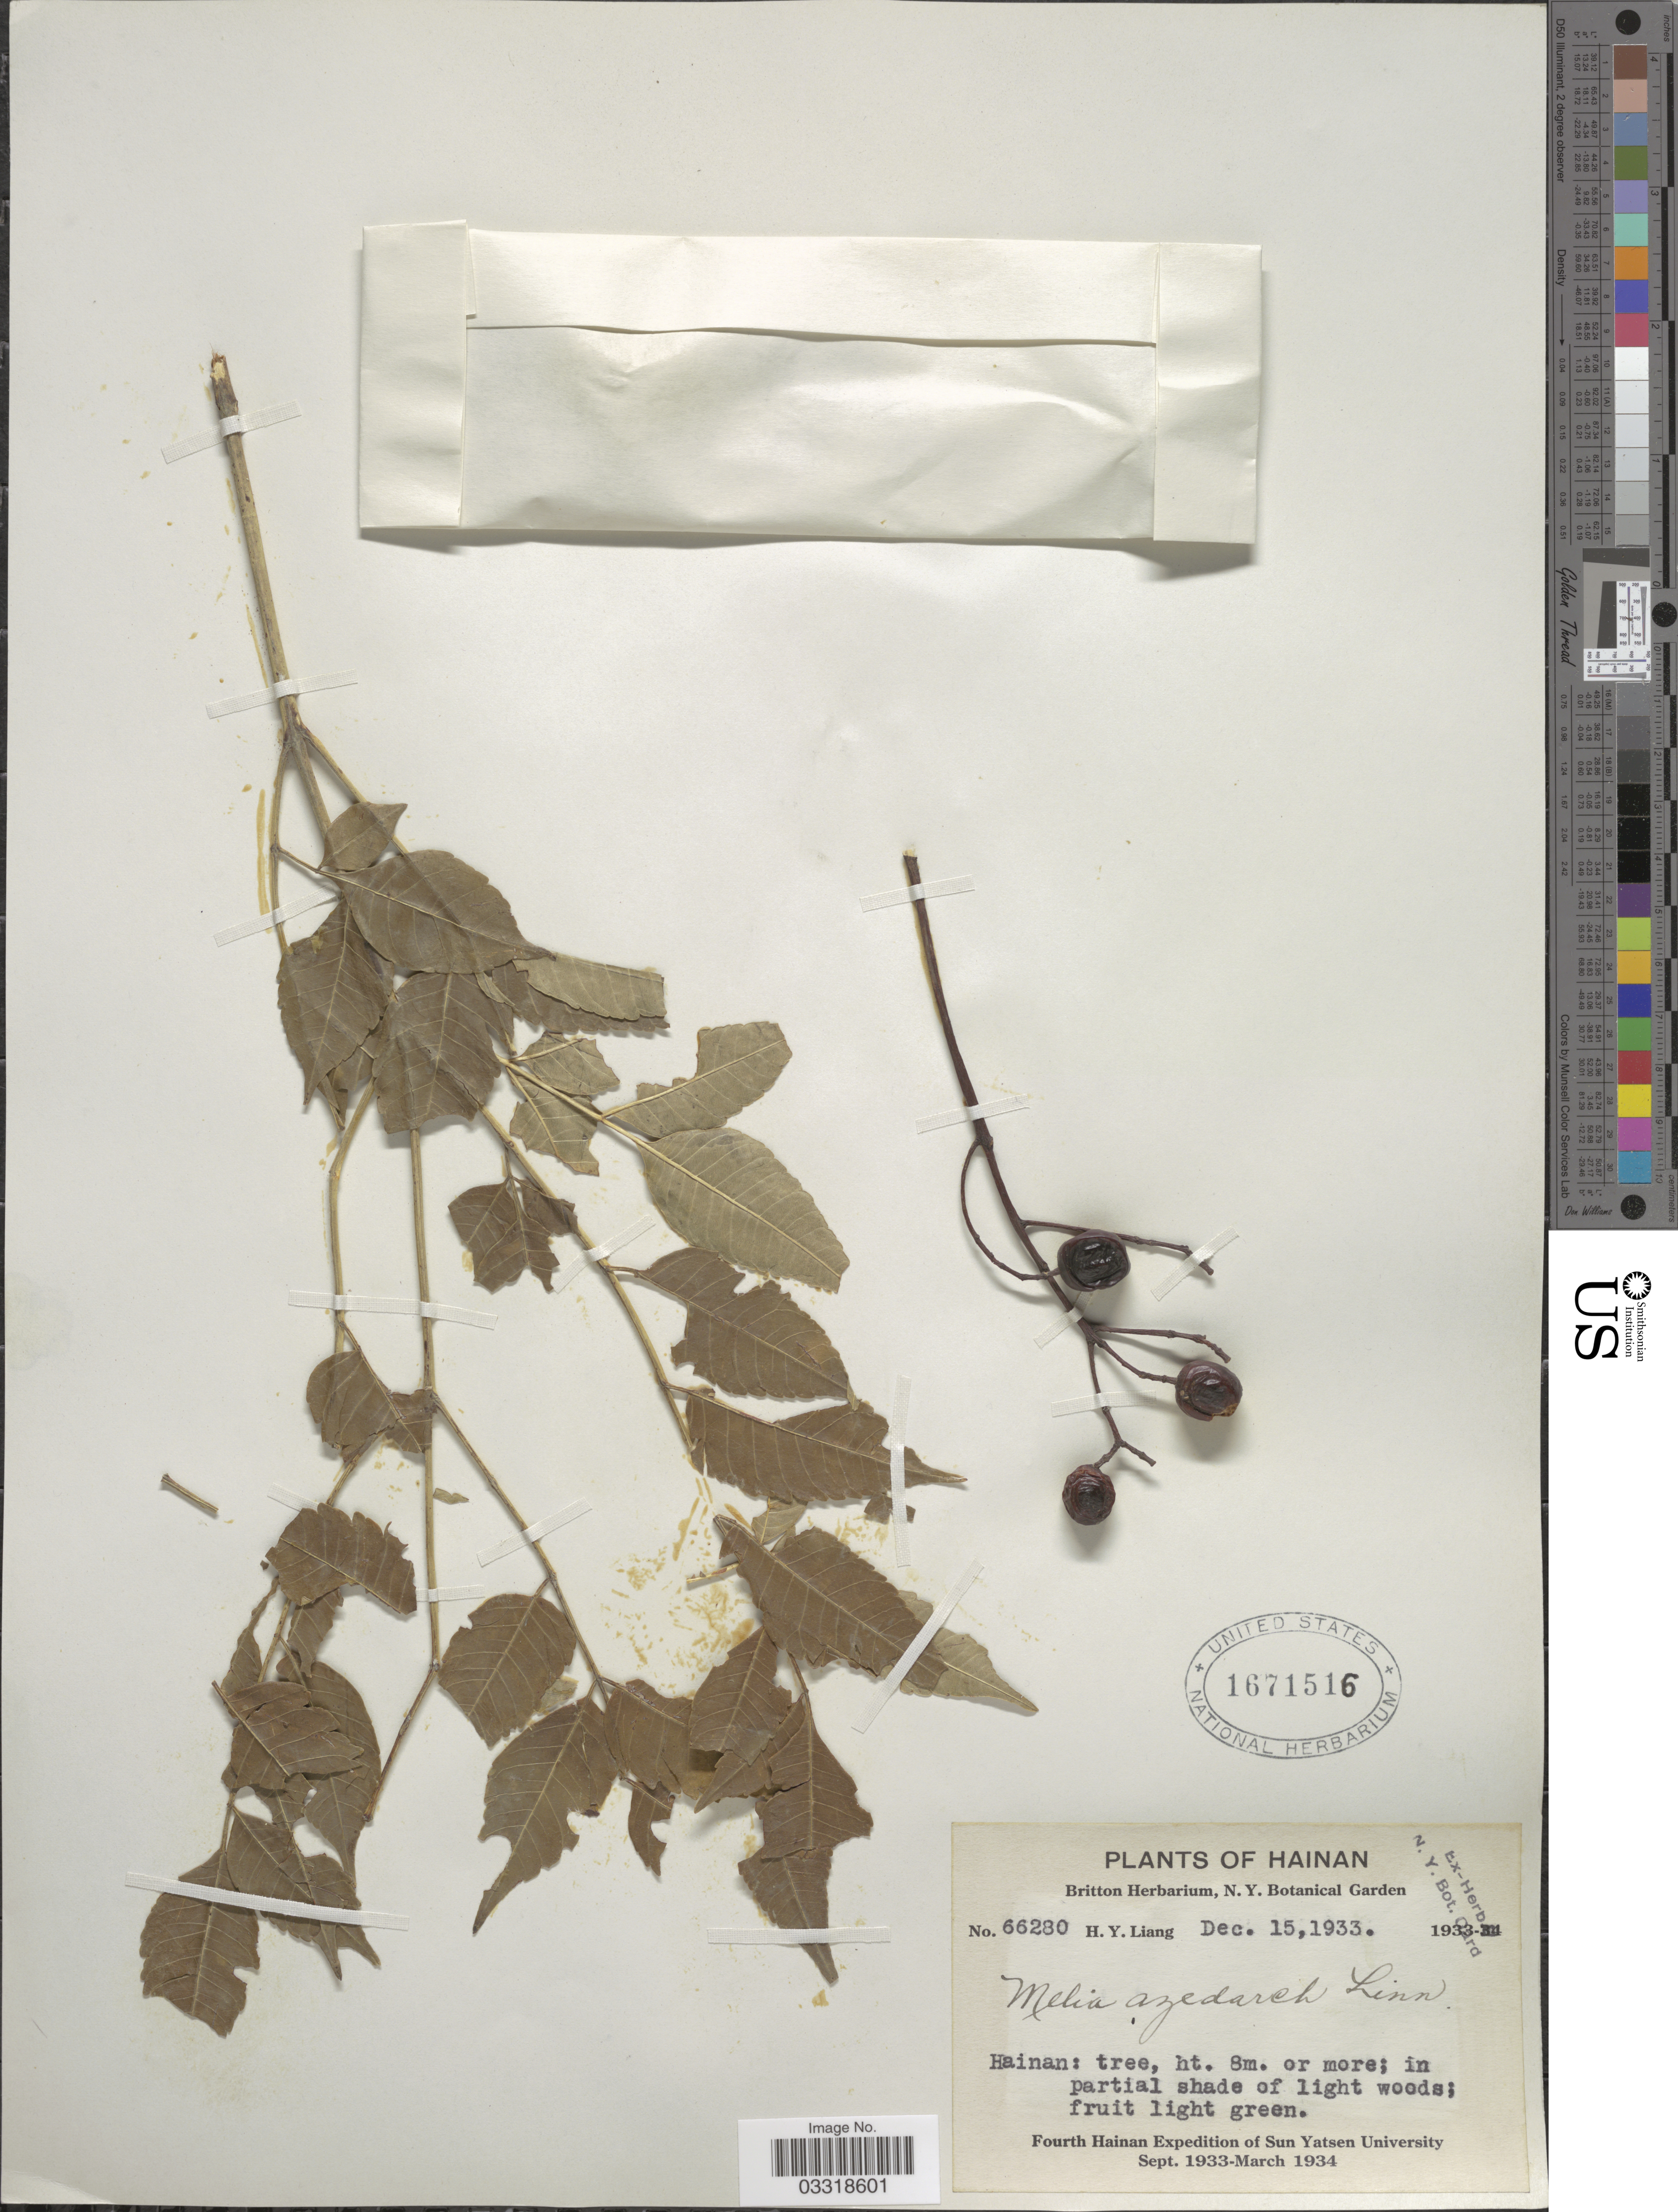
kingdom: Plantae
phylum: Tracheophyta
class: Magnoliopsida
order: Sapindales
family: Meliaceae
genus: Melia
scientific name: Melia azedarach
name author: L.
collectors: H. Y. Liang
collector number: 66280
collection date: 1933-12-15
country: China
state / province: Hainan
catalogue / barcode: US 1671516